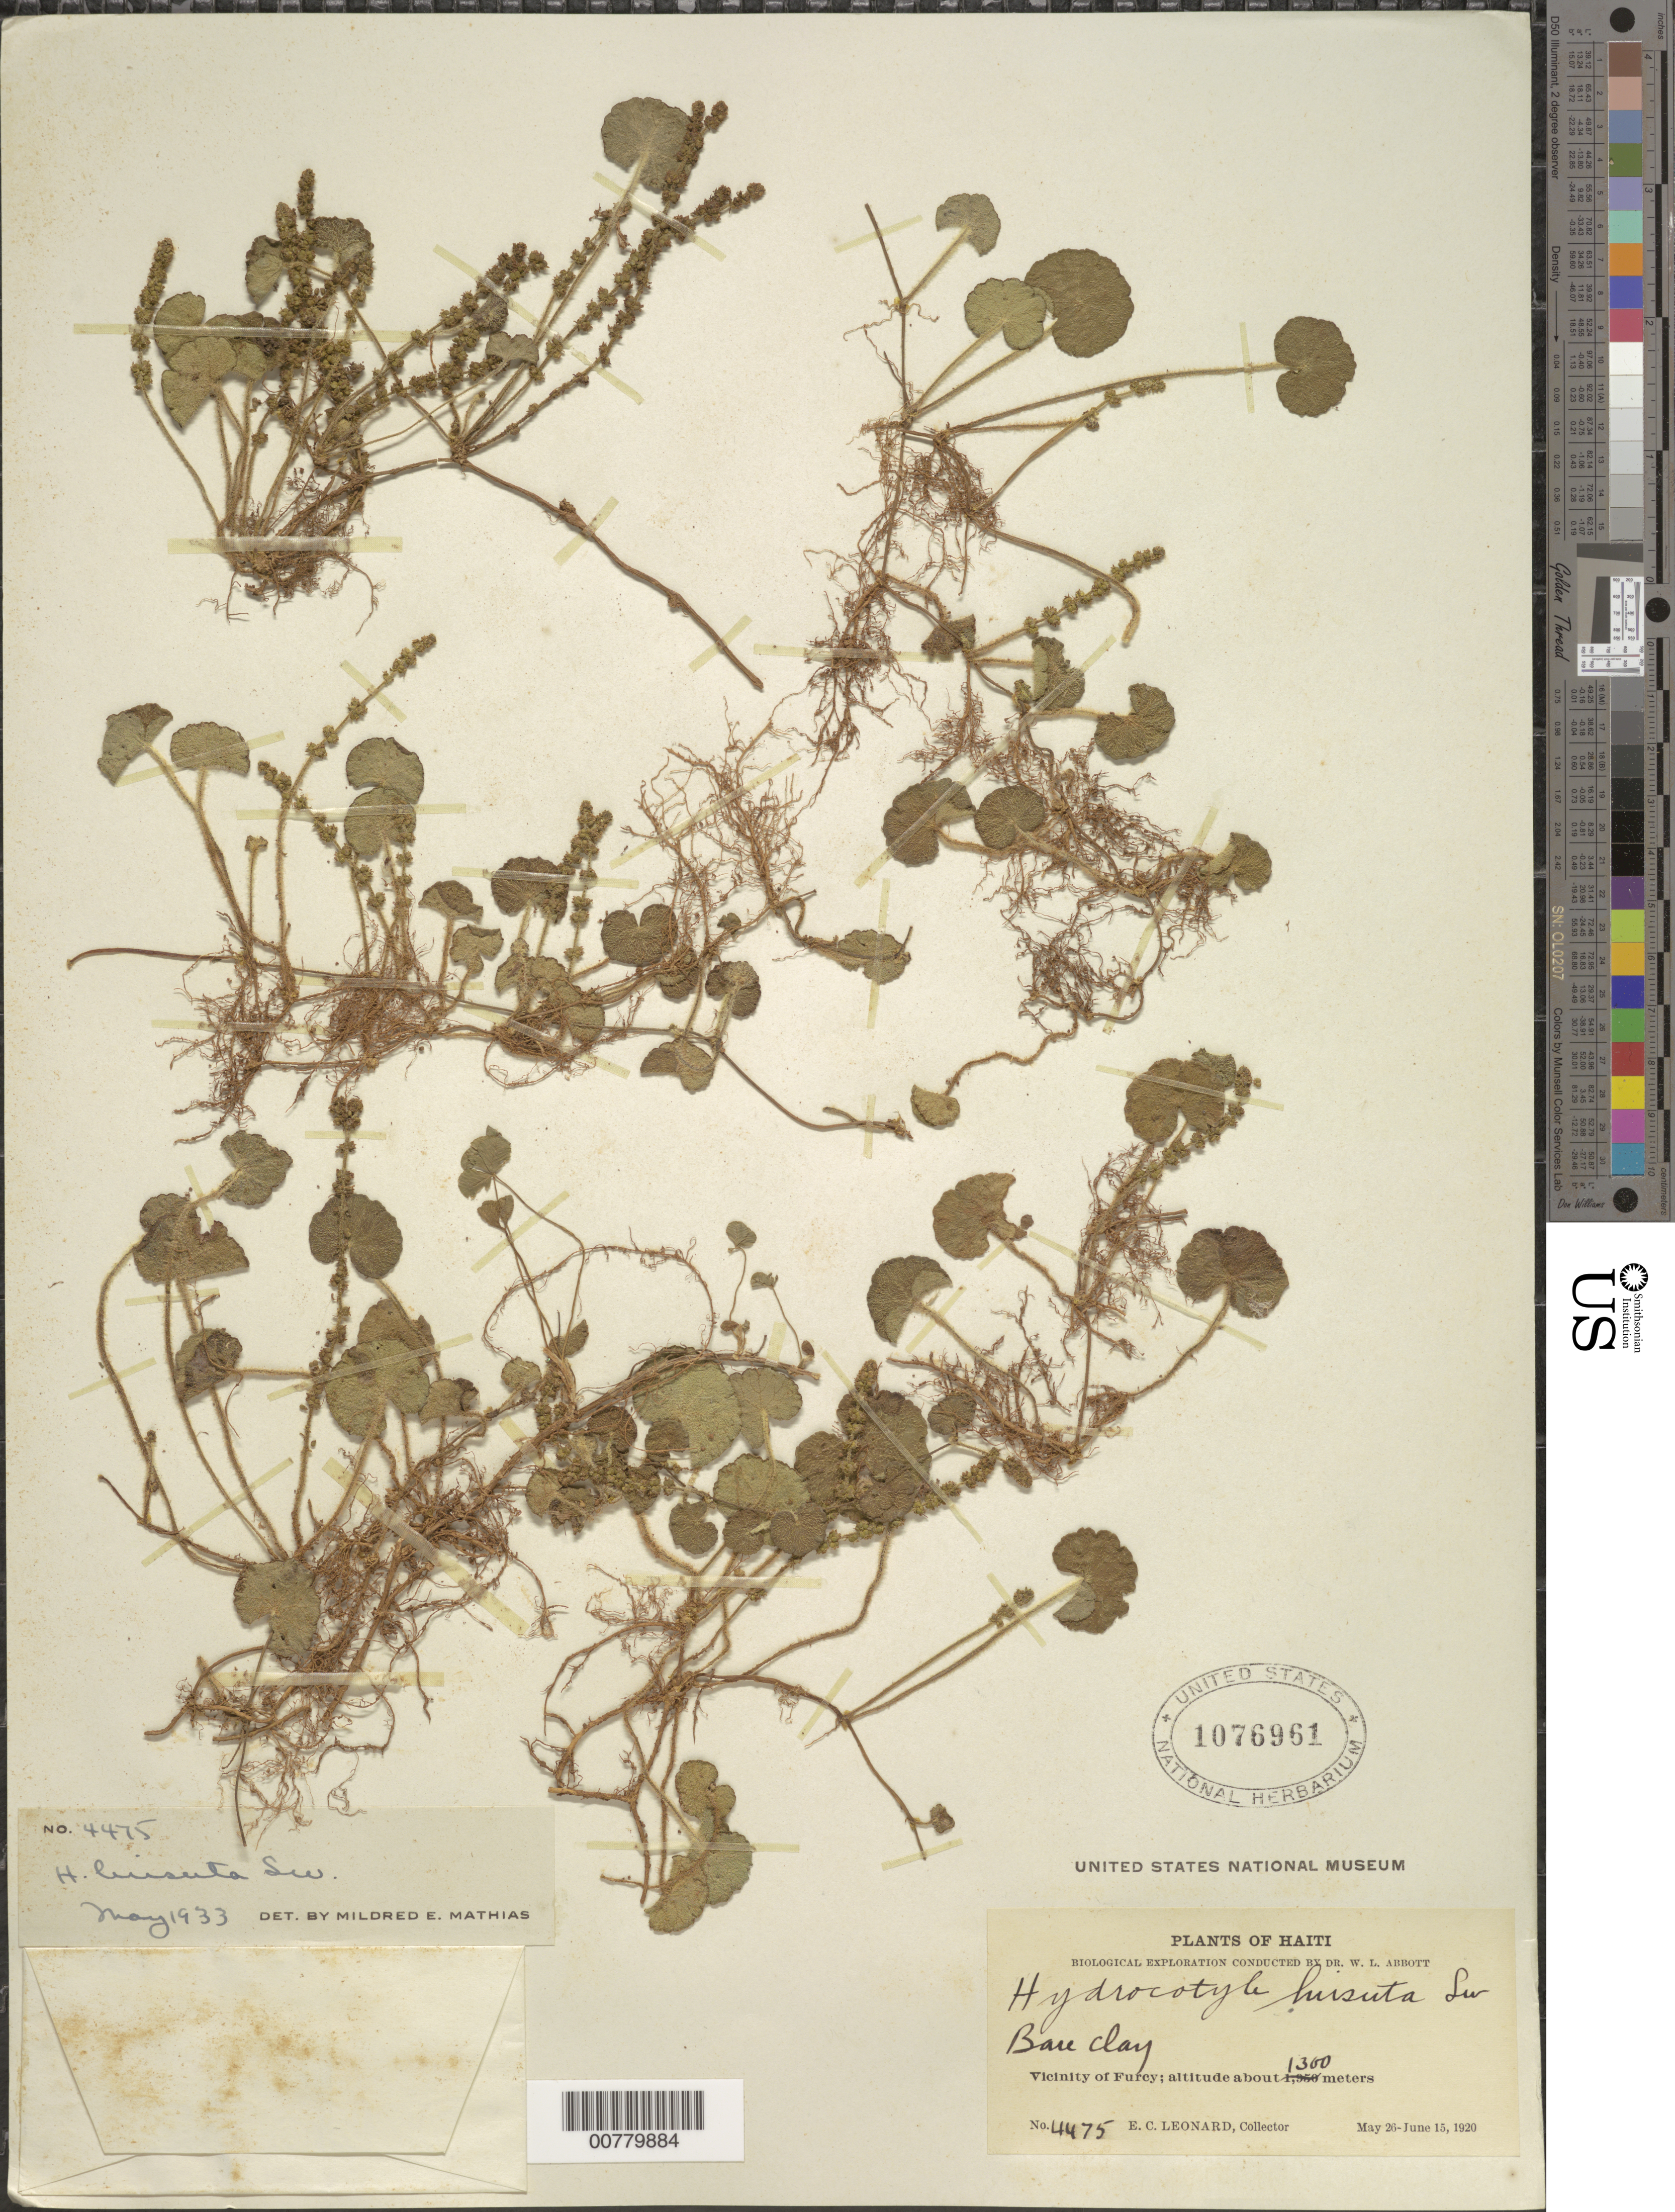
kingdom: Plantae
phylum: Tracheophyta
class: Magnoliopsida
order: Apiales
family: Araliaceae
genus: Hydrocotyle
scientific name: Hydrocotyle hirsuta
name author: Sw.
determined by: Mathias, M. E.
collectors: E. C. Leonard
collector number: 4475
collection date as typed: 26 May 1920 15 Jun 1920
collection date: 1920-05-26/1920-06-15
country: Haiti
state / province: Ouest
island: Hispaniola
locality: Vicinity of Furcy.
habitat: Bare clay.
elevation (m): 1300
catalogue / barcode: US 1076961